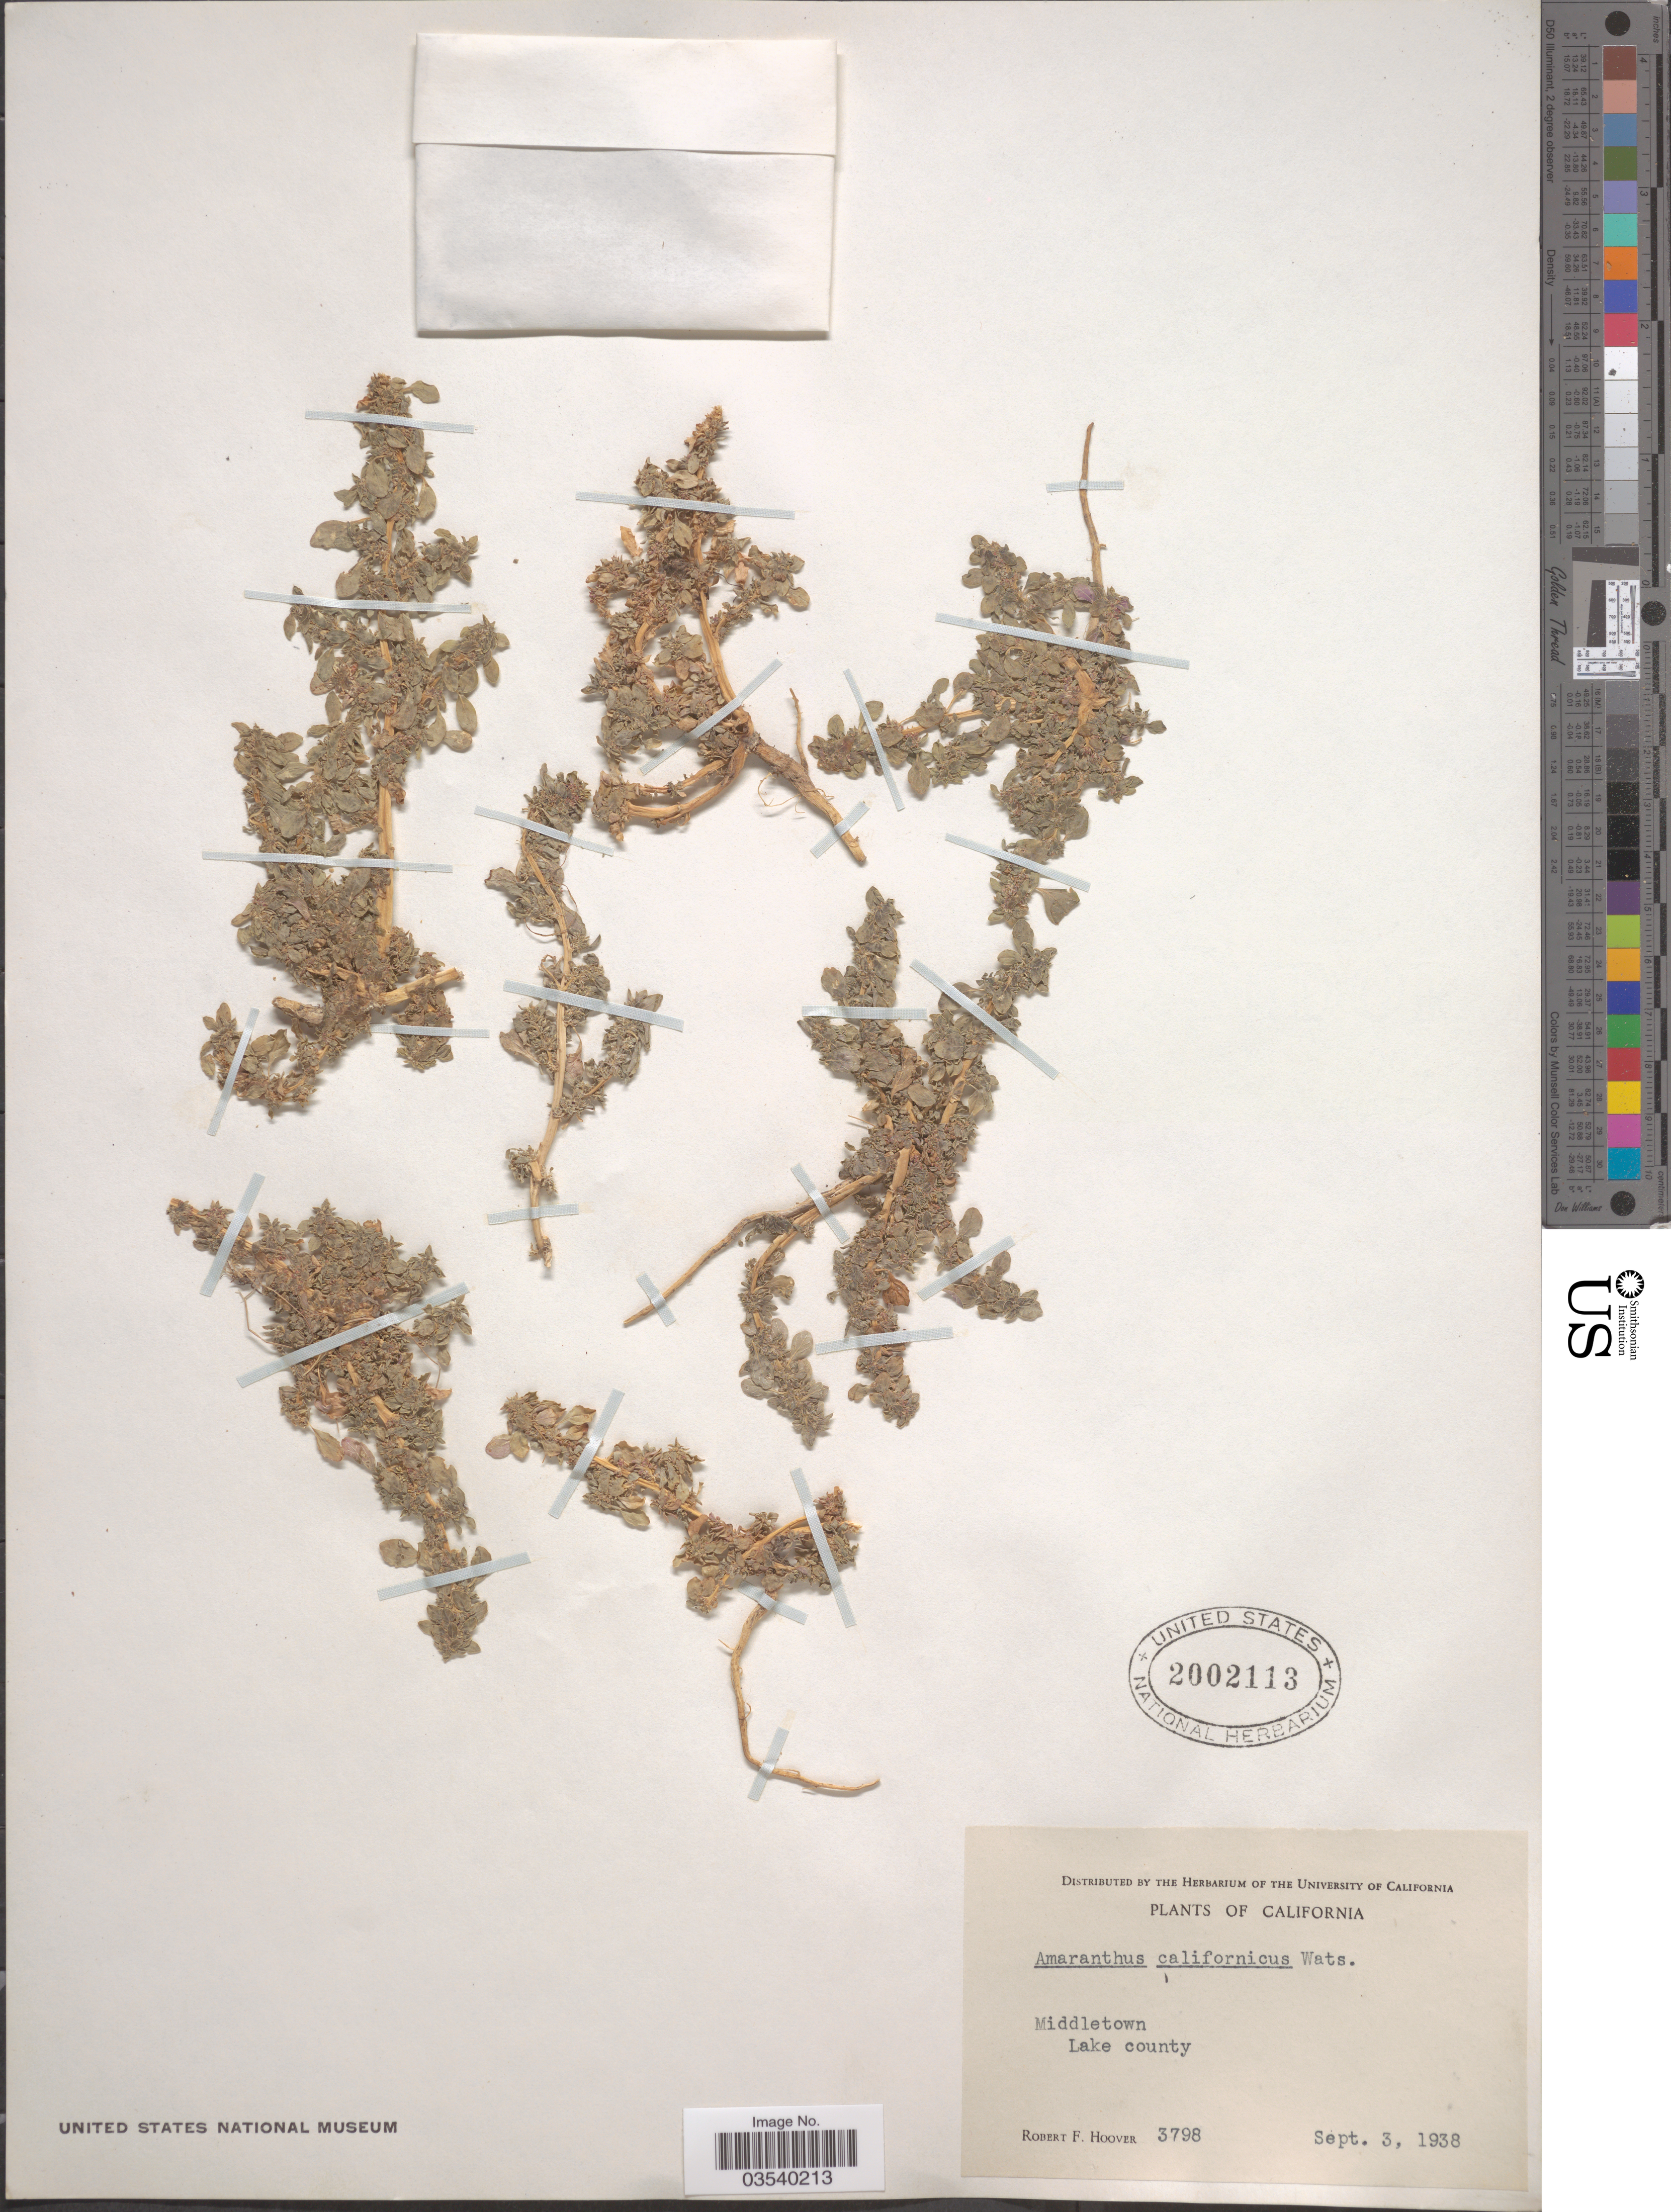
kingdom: Plantae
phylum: Tracheophyta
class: Magnoliopsida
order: Caryophyllales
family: Amaranthaceae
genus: Amaranthus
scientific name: Amaranthus californicus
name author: (Moq.) S. Watson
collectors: R. F. Hoover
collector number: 3798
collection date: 1938-09-03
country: United States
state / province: California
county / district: Lake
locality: Middletown, Lake county.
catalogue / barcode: US 2002113